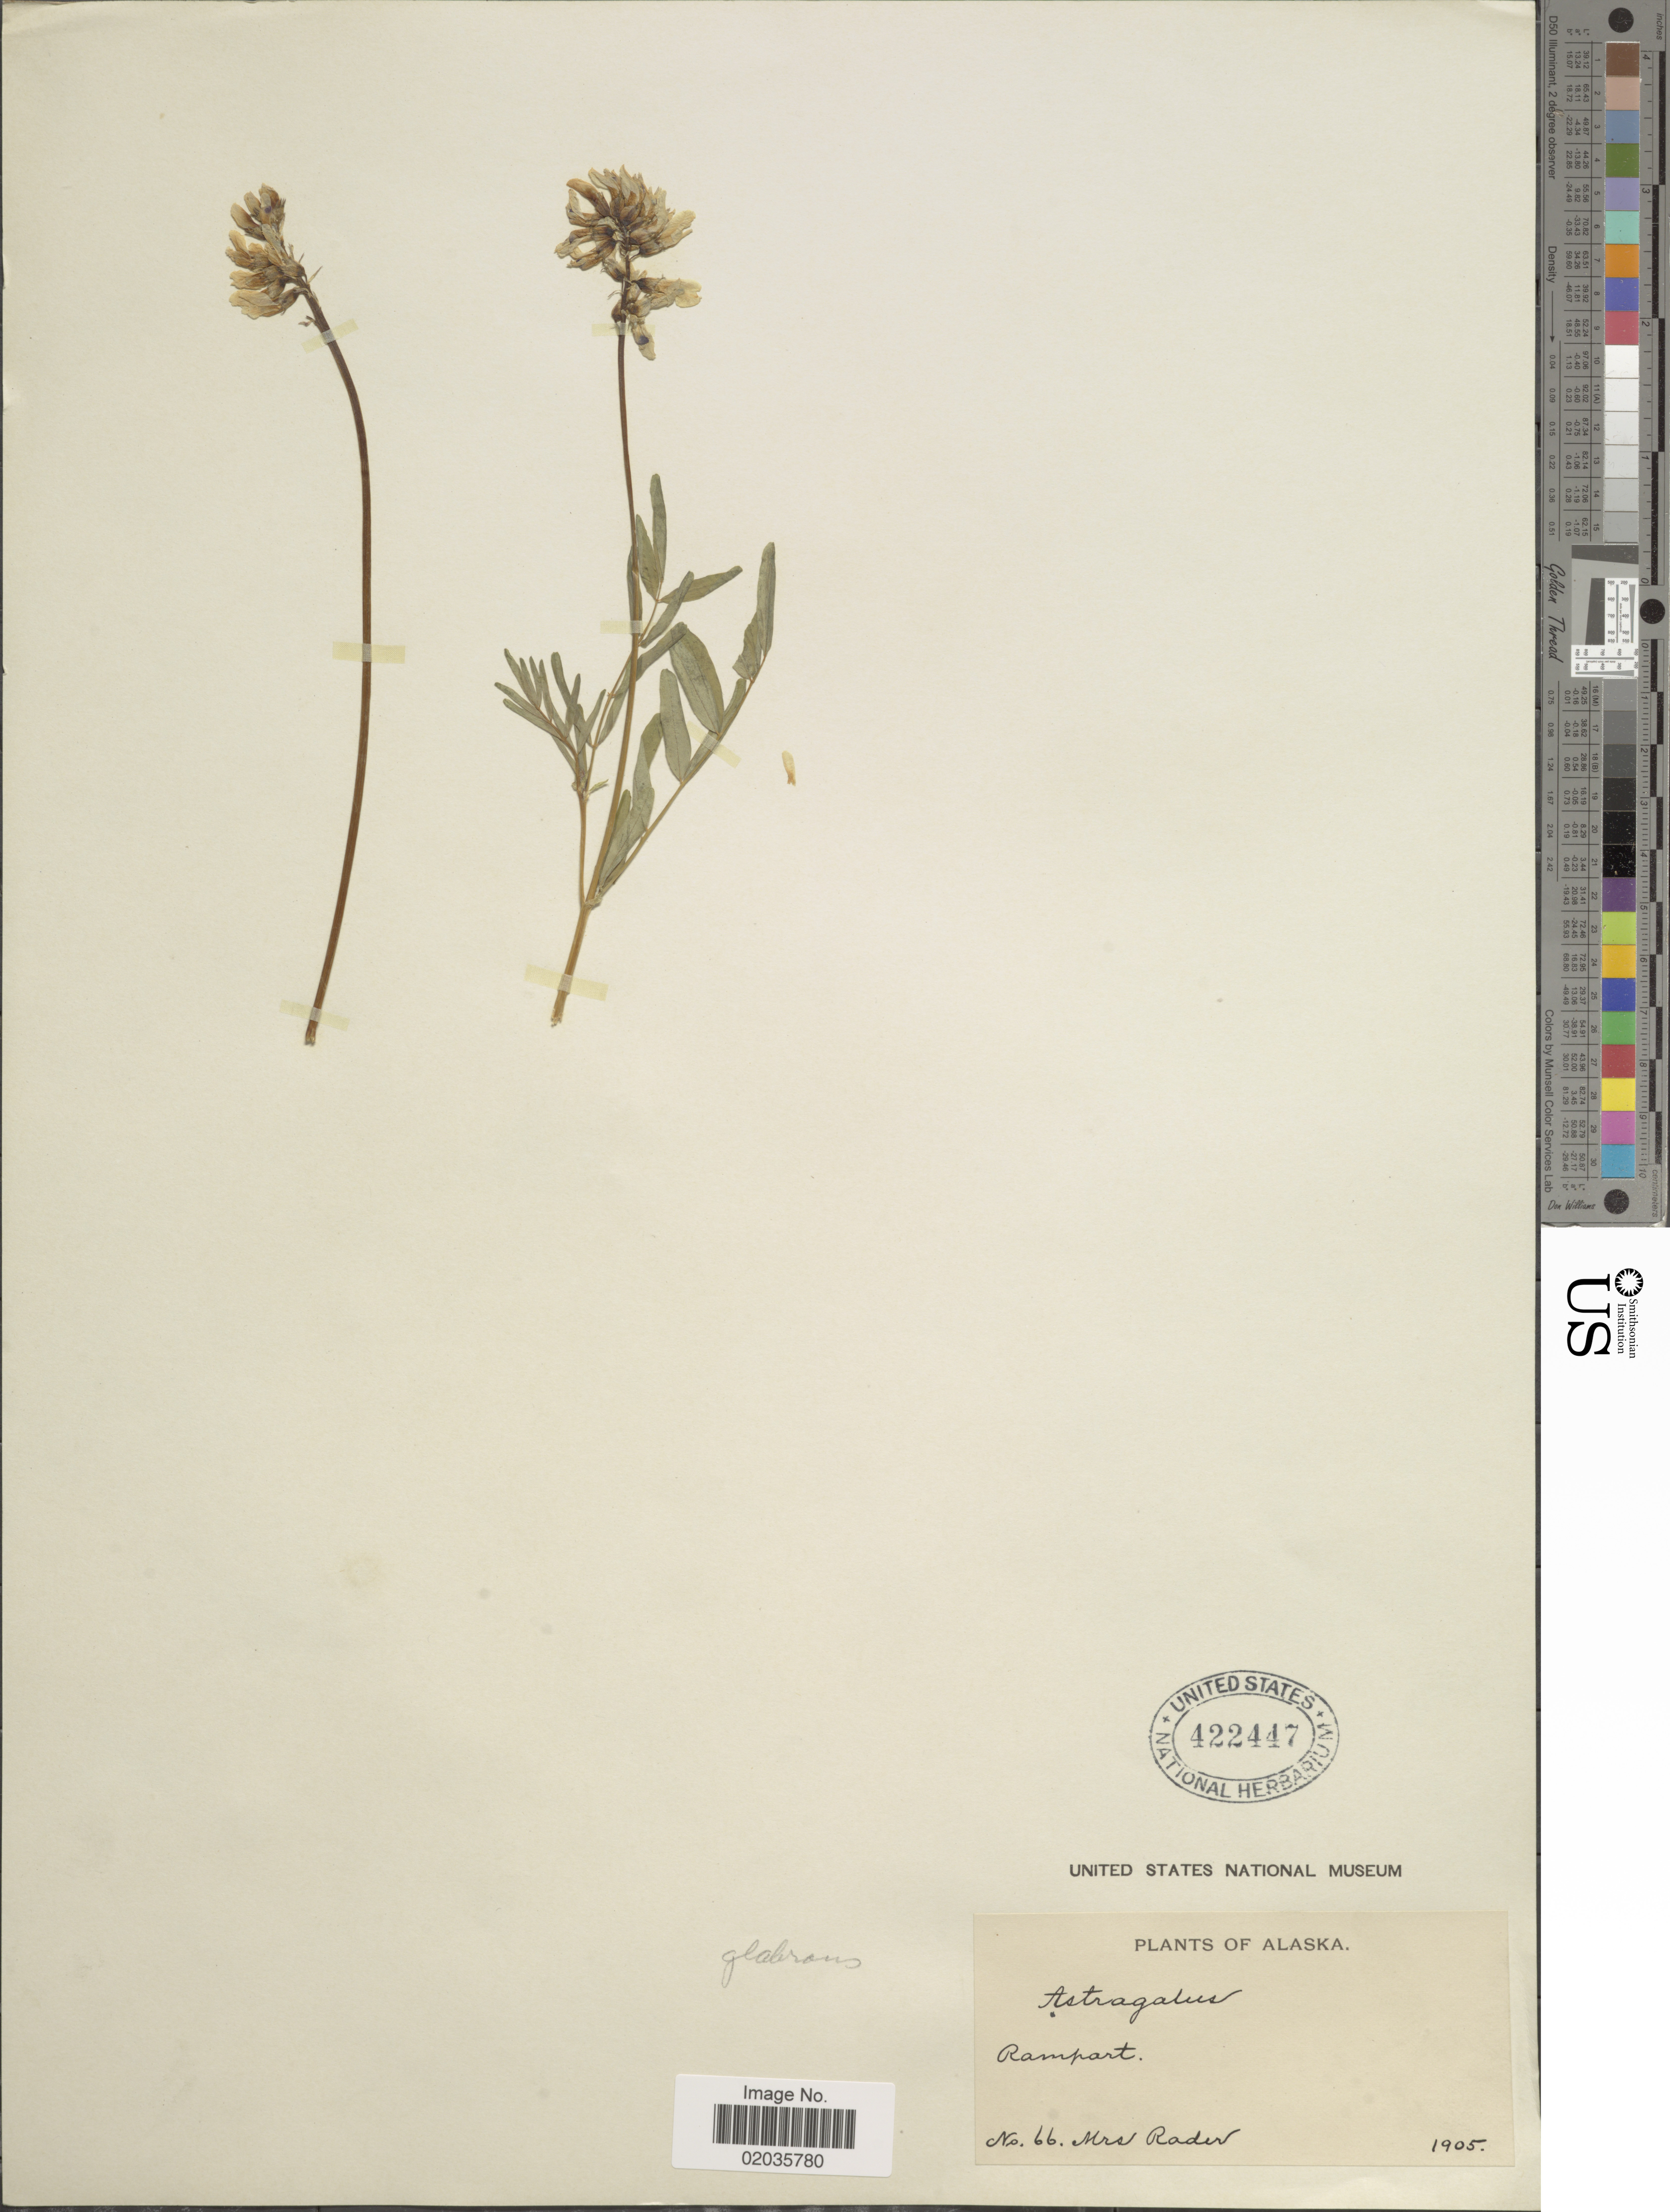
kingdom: Plantae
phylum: Tracheophyta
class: Magnoliopsida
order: Fabales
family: Fabaceae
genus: Astragalus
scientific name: Astragalus williamsii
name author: Rydb.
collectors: Mrs. Rader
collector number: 66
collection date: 1905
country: United States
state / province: Alaska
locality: Rampart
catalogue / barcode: US 422447